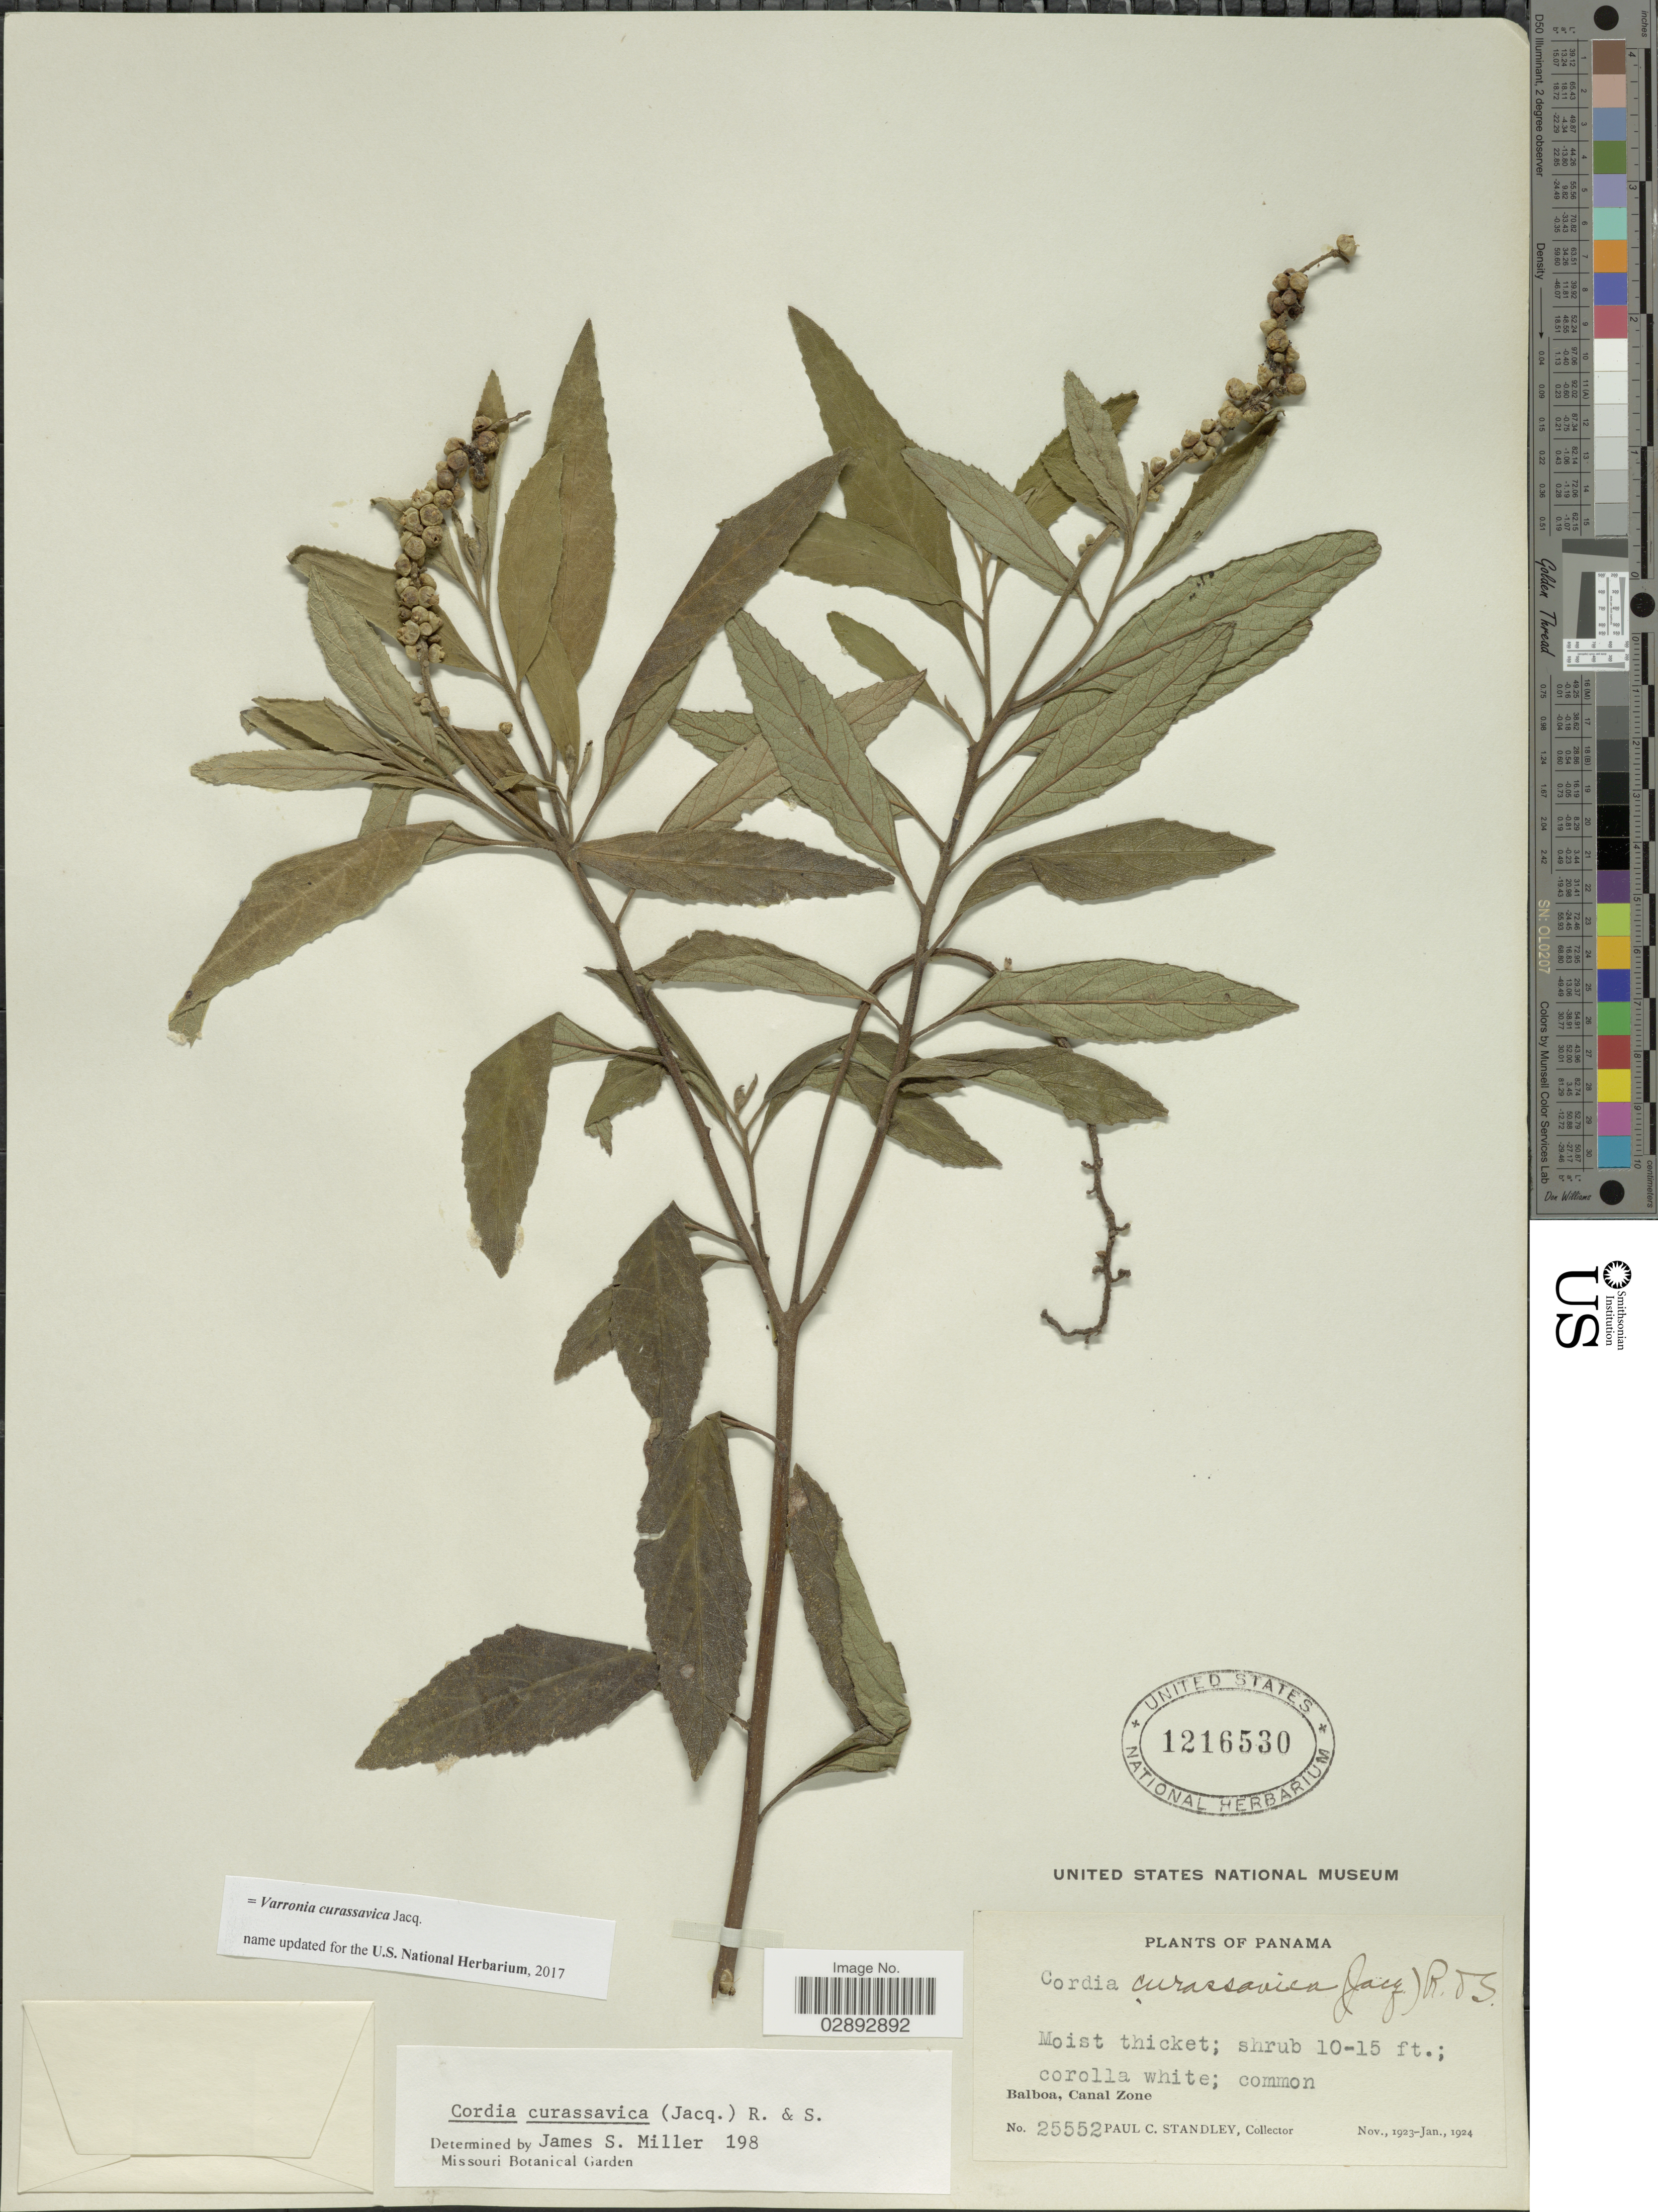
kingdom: Plantae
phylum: Tracheophyta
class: Magnoliopsida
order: Boraginales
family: Cordiaceae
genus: Varronia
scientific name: Varronia curassavica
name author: Jacq.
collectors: P. C. Standley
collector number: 25552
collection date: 1923-11/1924-01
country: Panama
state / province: Colón / Panamá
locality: Balboa, Canal Zone.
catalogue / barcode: US 1216530